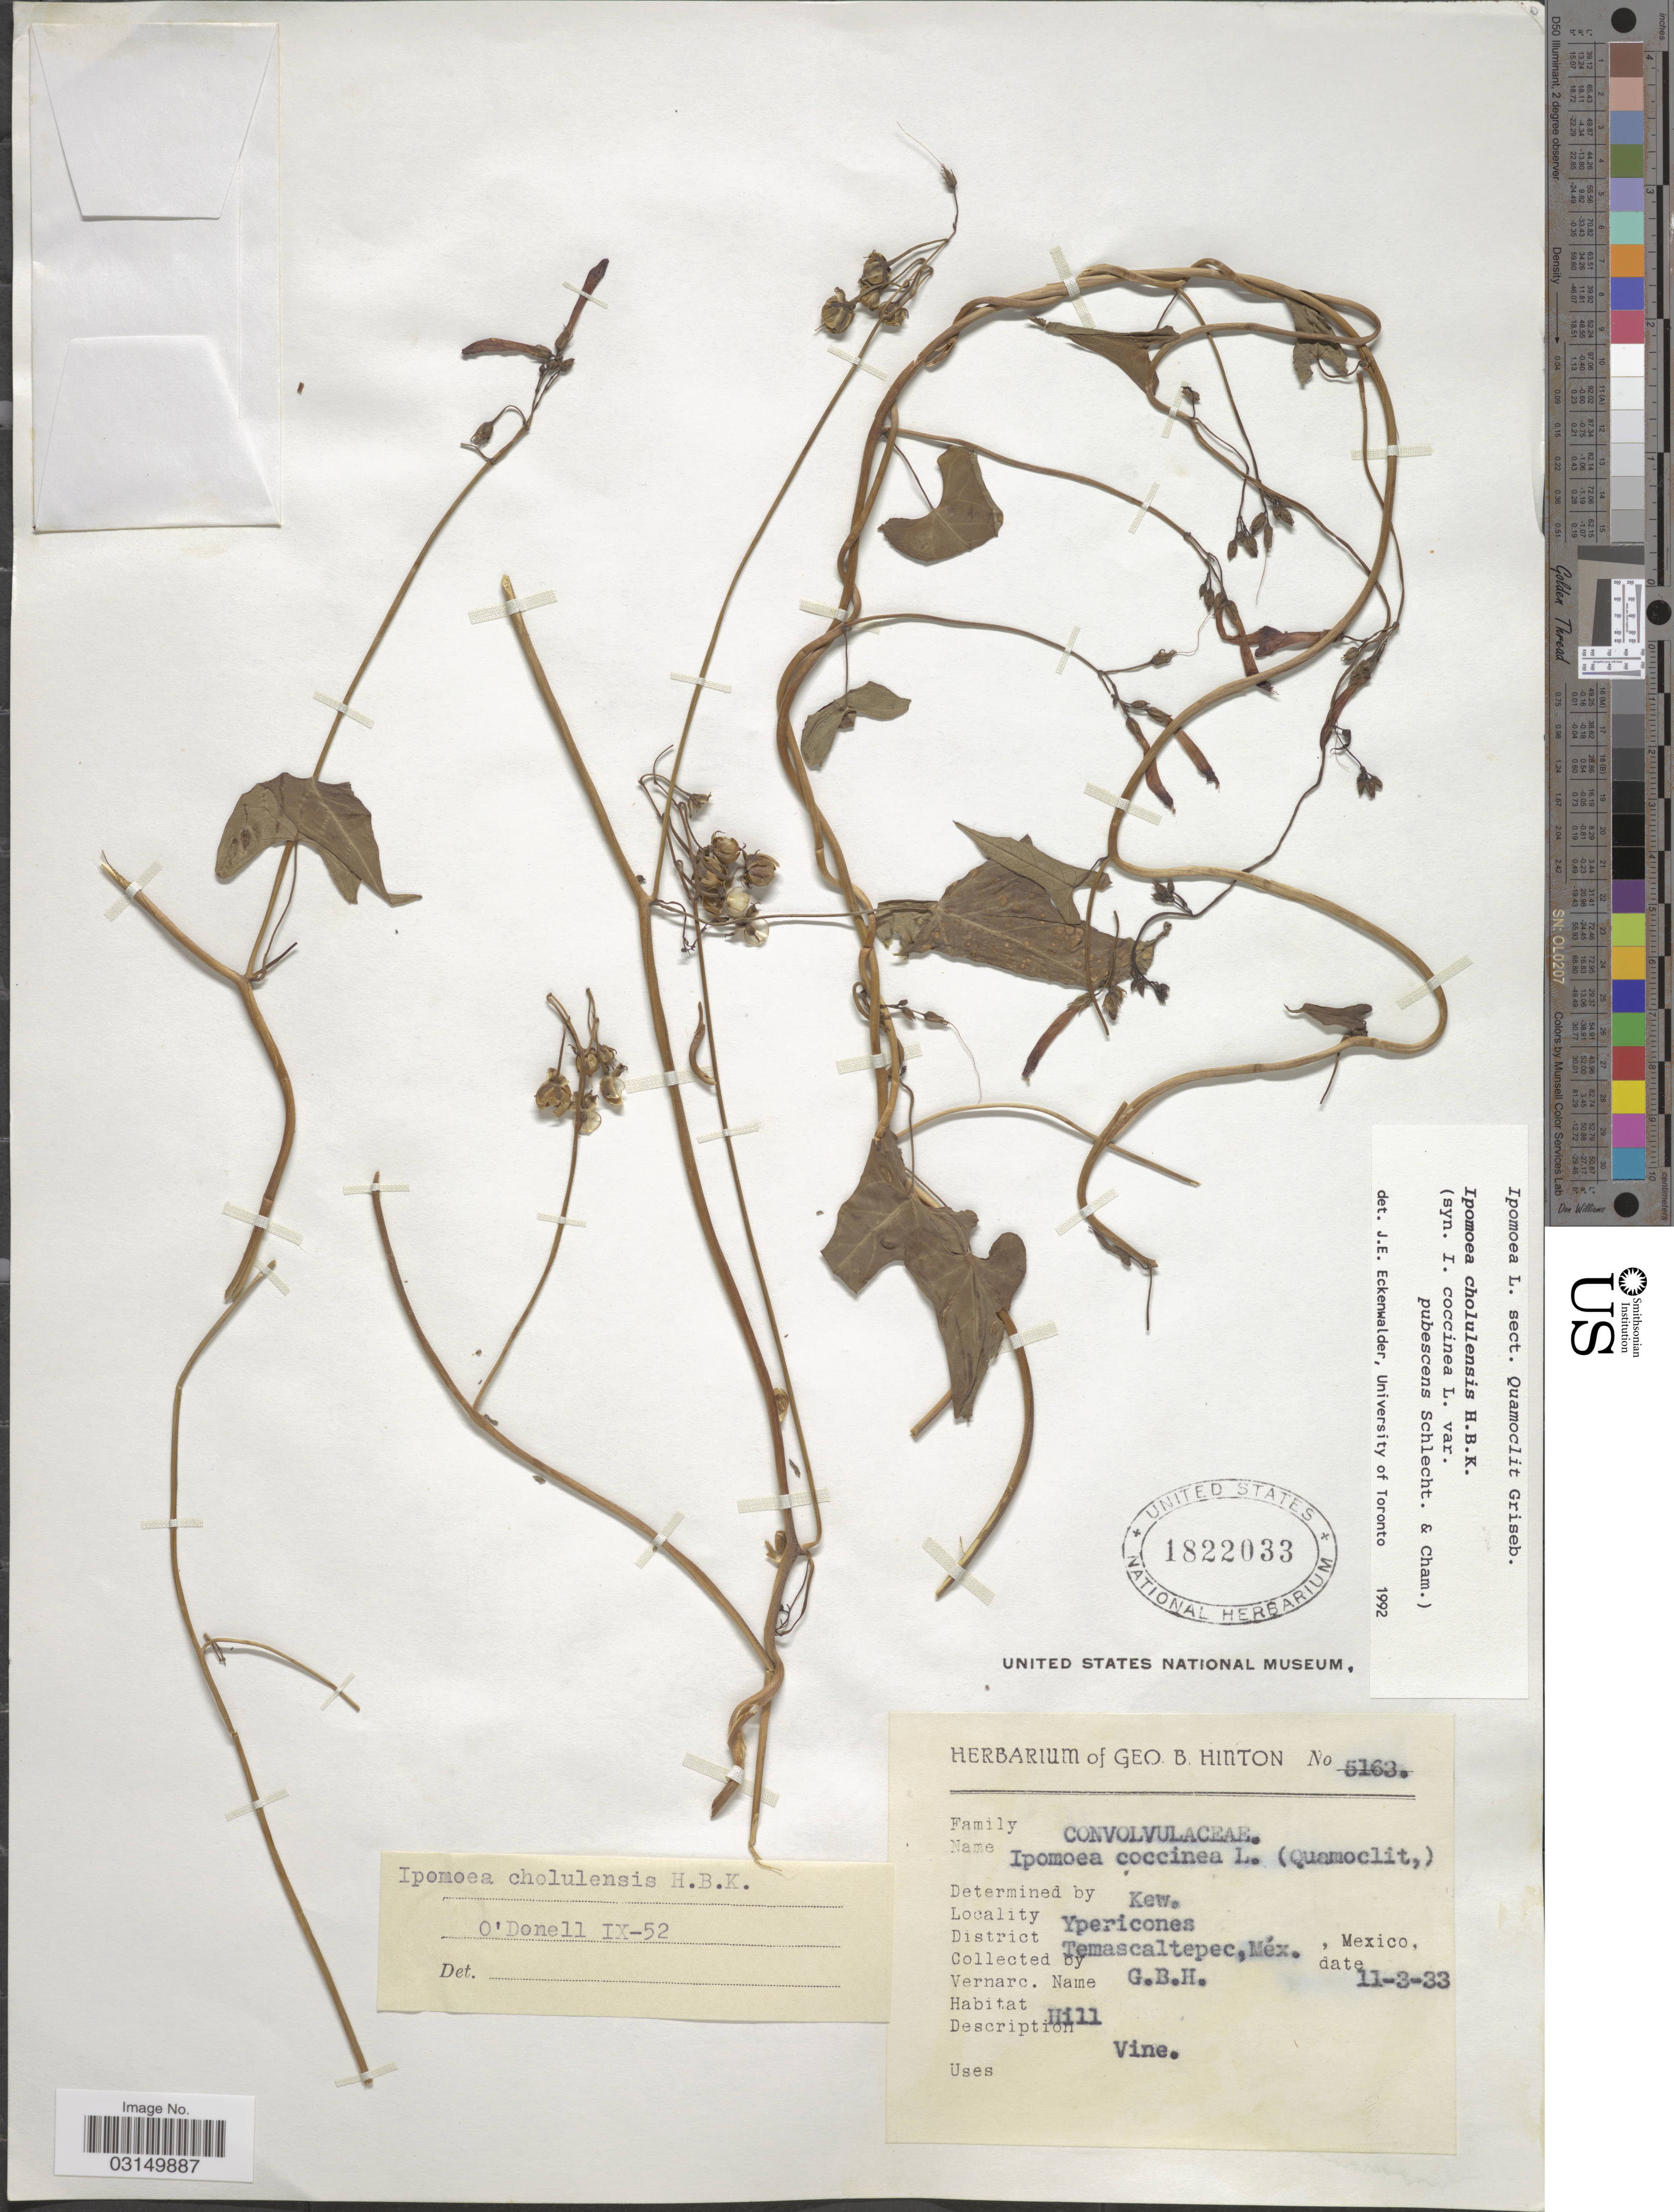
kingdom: Plantae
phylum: Tracheophyta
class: Magnoliopsida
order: Solanales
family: Convolvulaceae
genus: Ipomoea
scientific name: Ipomoea cholulensis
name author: Kunth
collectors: G. B. Hinton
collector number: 5163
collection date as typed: Transcribed d/m/y: 11/3/33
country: Mexico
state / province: México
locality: Ypericones, District Temascaltepec, Méx., Mexico.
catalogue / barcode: US 1822033